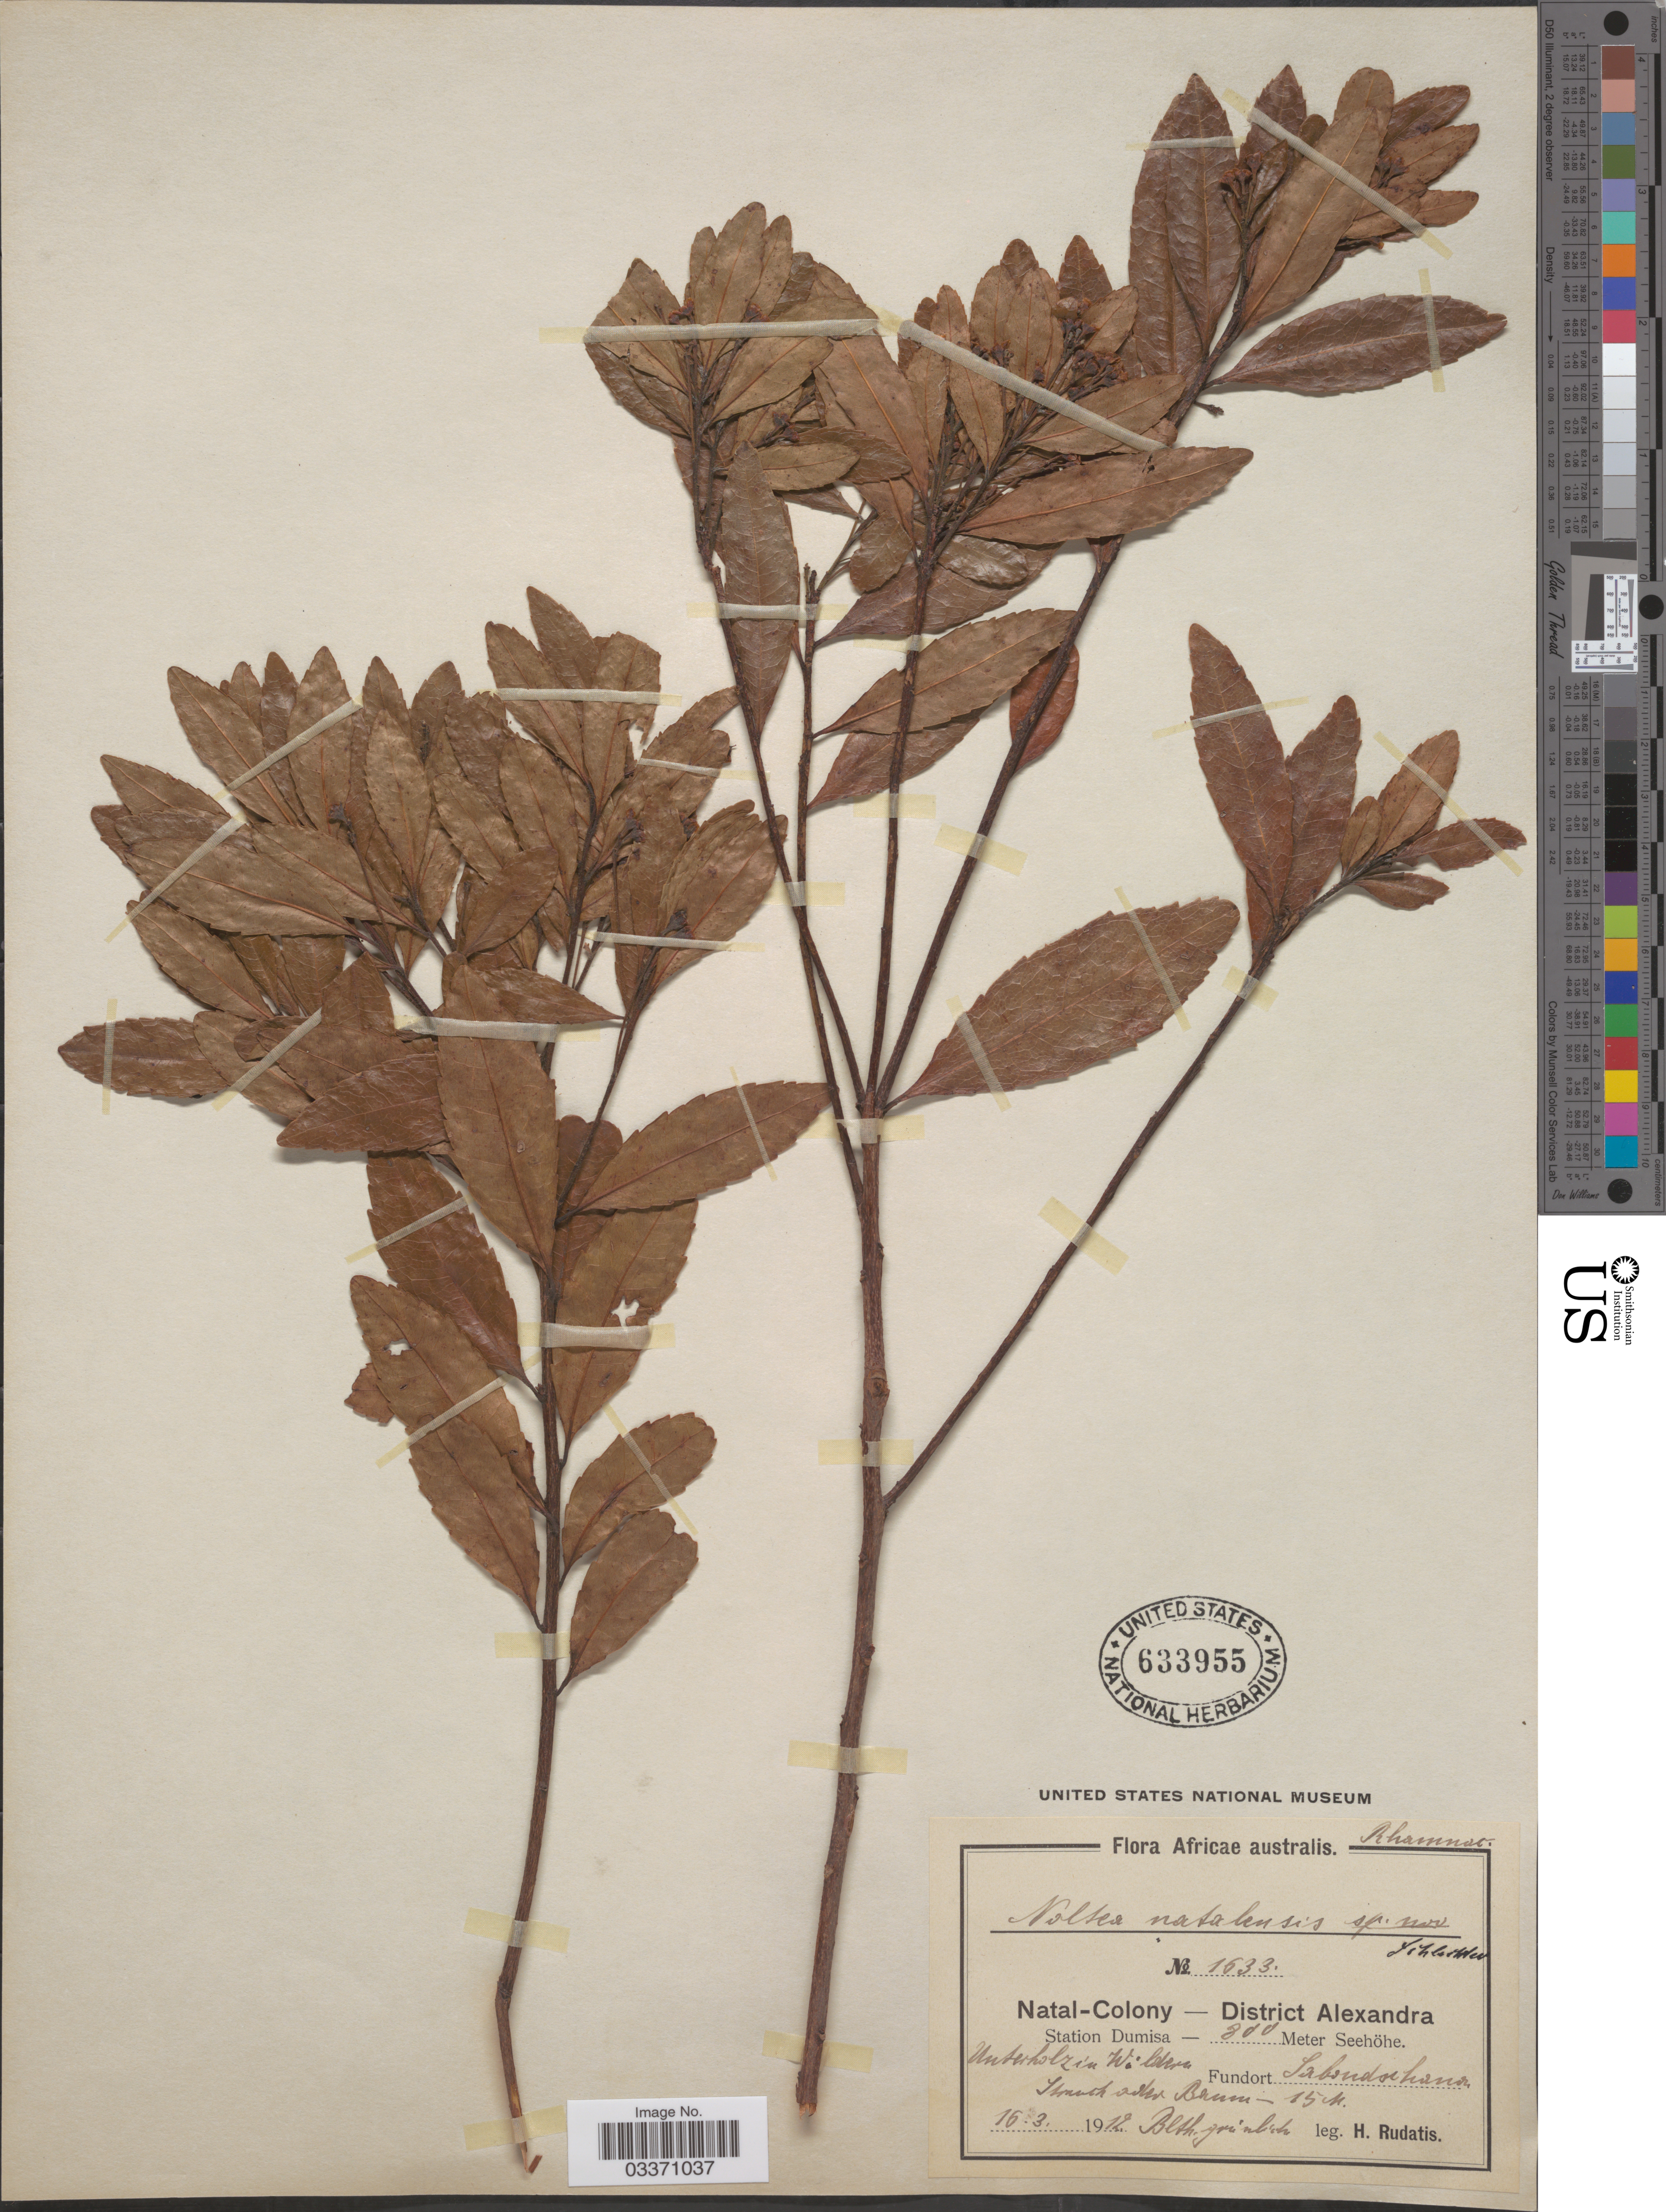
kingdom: Plantae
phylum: Tracheophyta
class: Magnoliopsida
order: Rosales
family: Rhamnaceae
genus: Noltea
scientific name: Noltea natalenis sp. nov., ined.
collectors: H. Rudatis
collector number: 1633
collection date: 1912-03-16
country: South Africa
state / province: KwaZulu-Natal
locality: Africae australis. Natal-Colony - District Alexandra. Station Dumisa. Unterholz in Wildern. [interpreted] Sabondorhanor. [interpreted]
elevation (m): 800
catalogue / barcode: US 633955